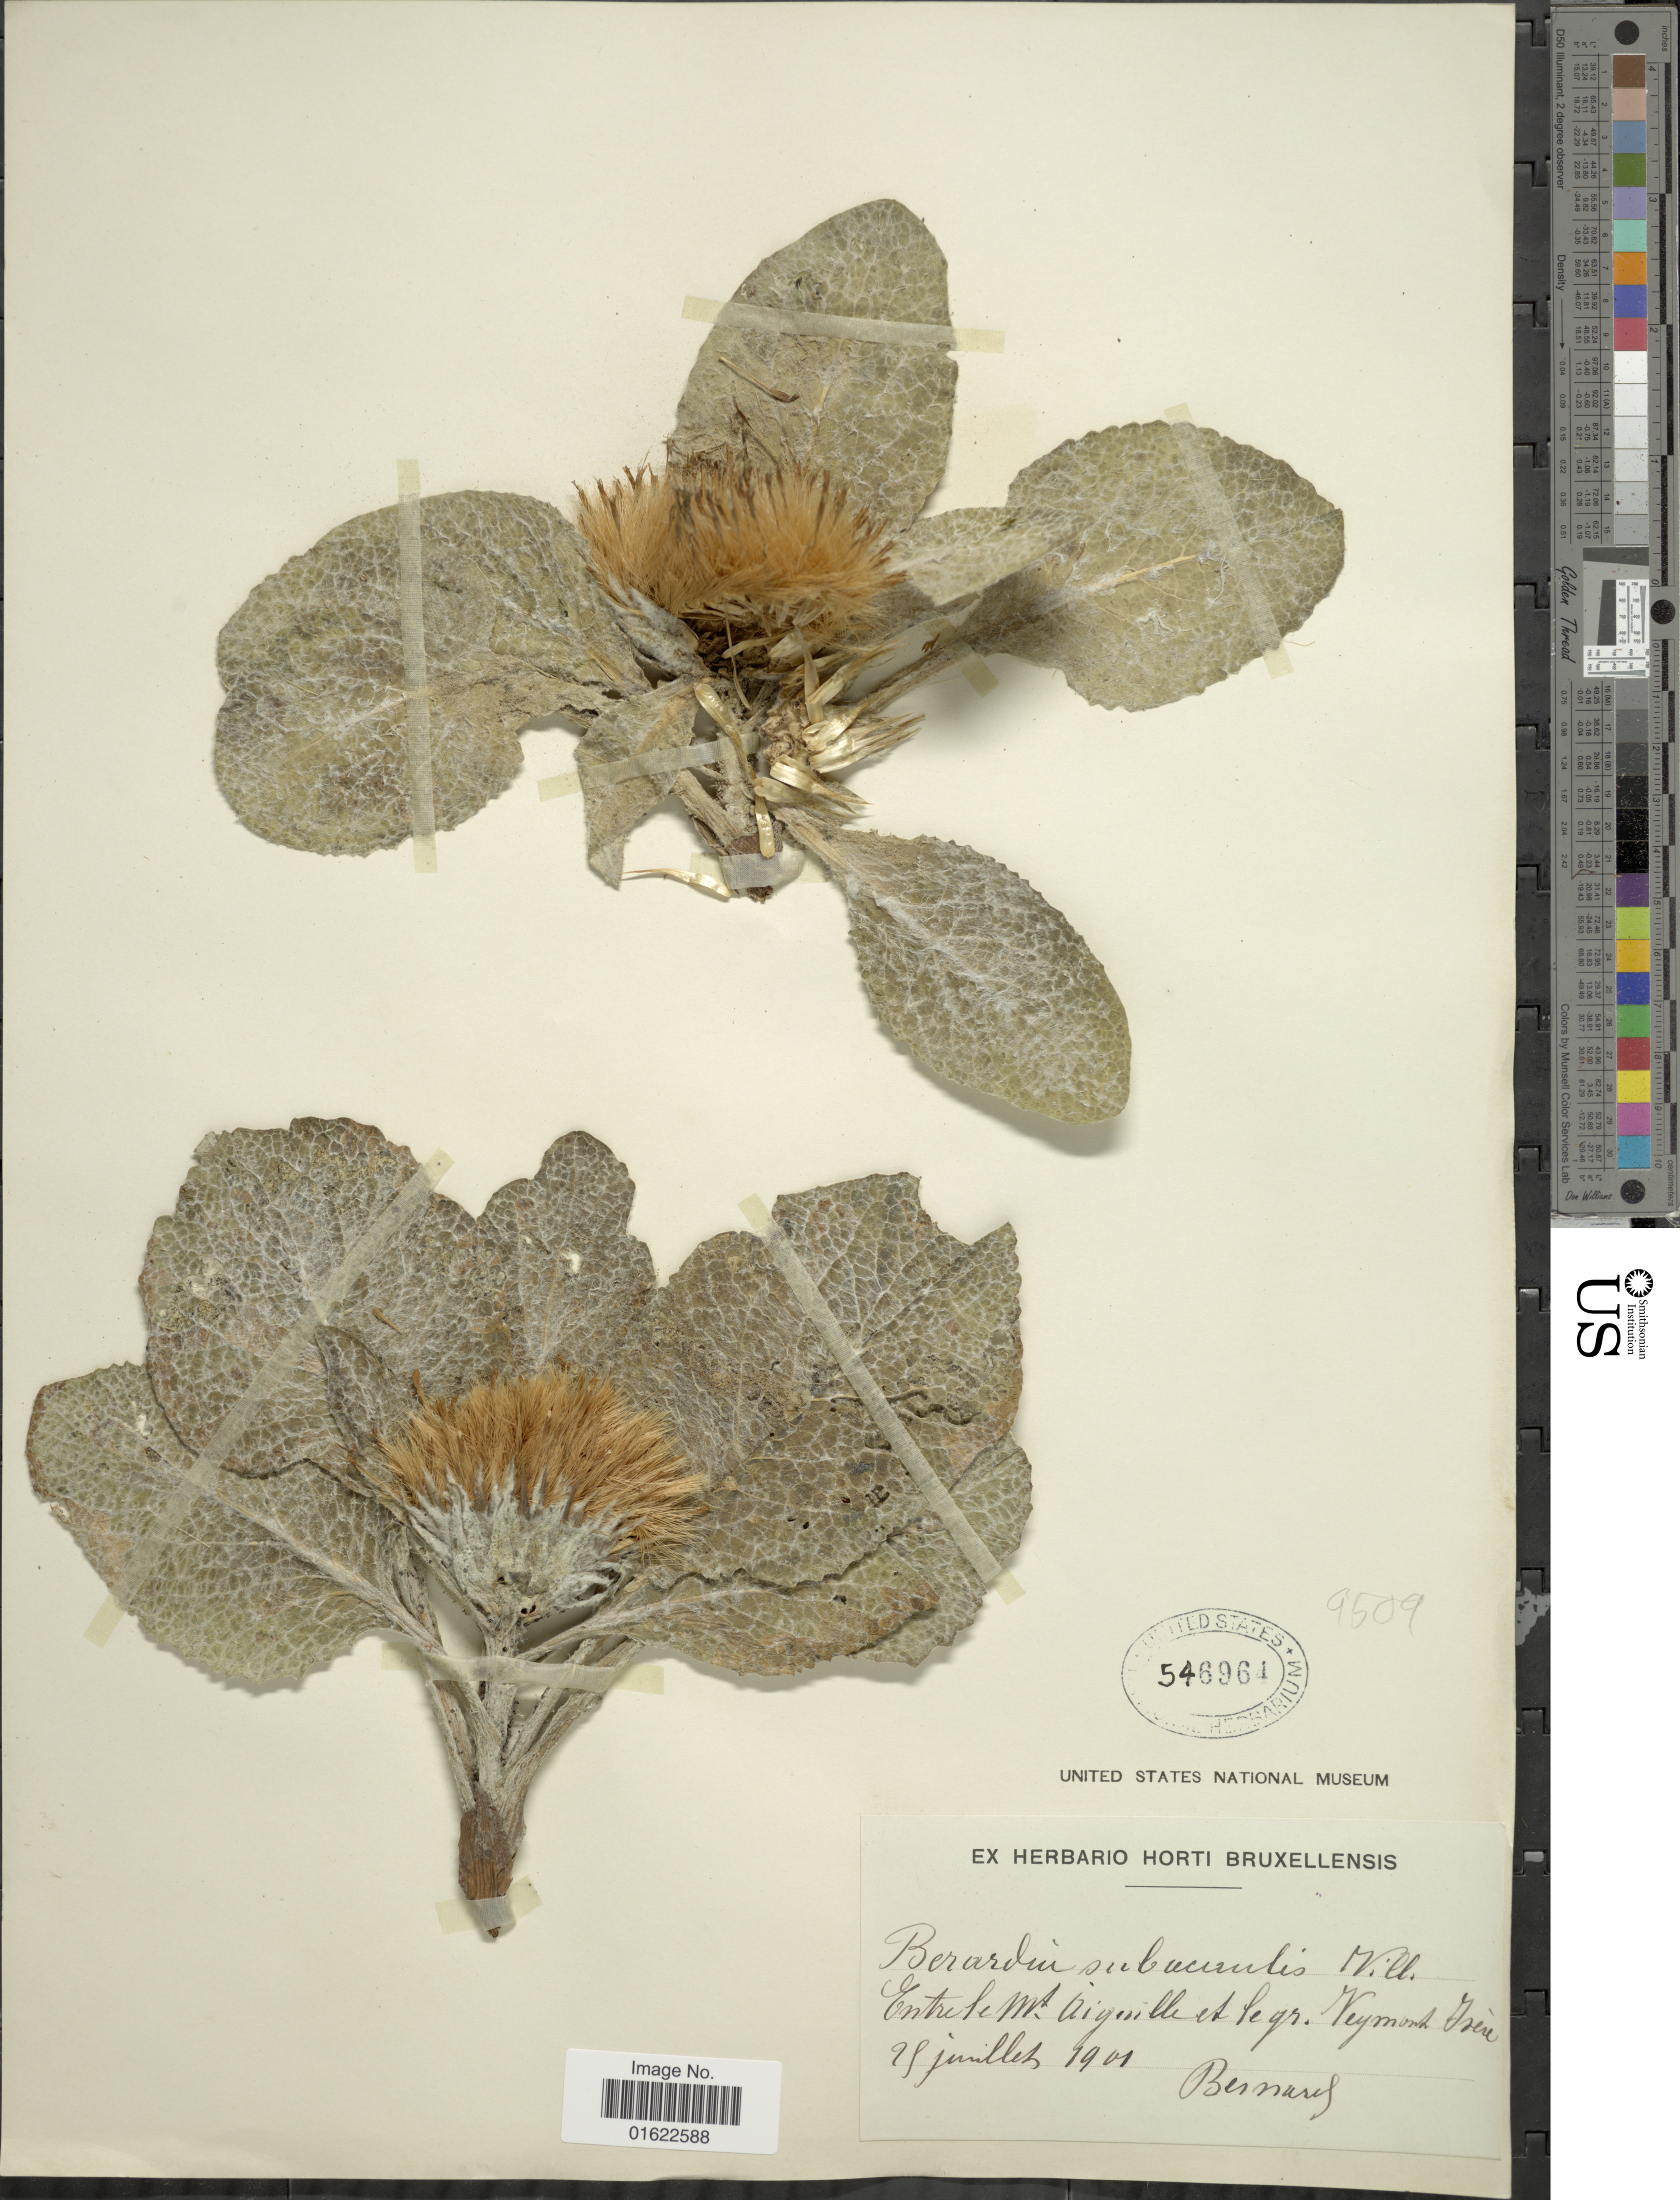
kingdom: Plantae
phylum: Tracheophyta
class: Magnoliopsida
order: Asterales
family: Asteraceae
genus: Berardia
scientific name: Berardia lanuginose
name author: (Lam.) Fiori & Paol.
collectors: -. Bernard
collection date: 1901-07-27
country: France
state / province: Auvergne-Rhône-Alpes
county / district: Isère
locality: Entre le Mt. Aiguille et le gr. Veymont Isere [interpreted]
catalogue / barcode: US 546964